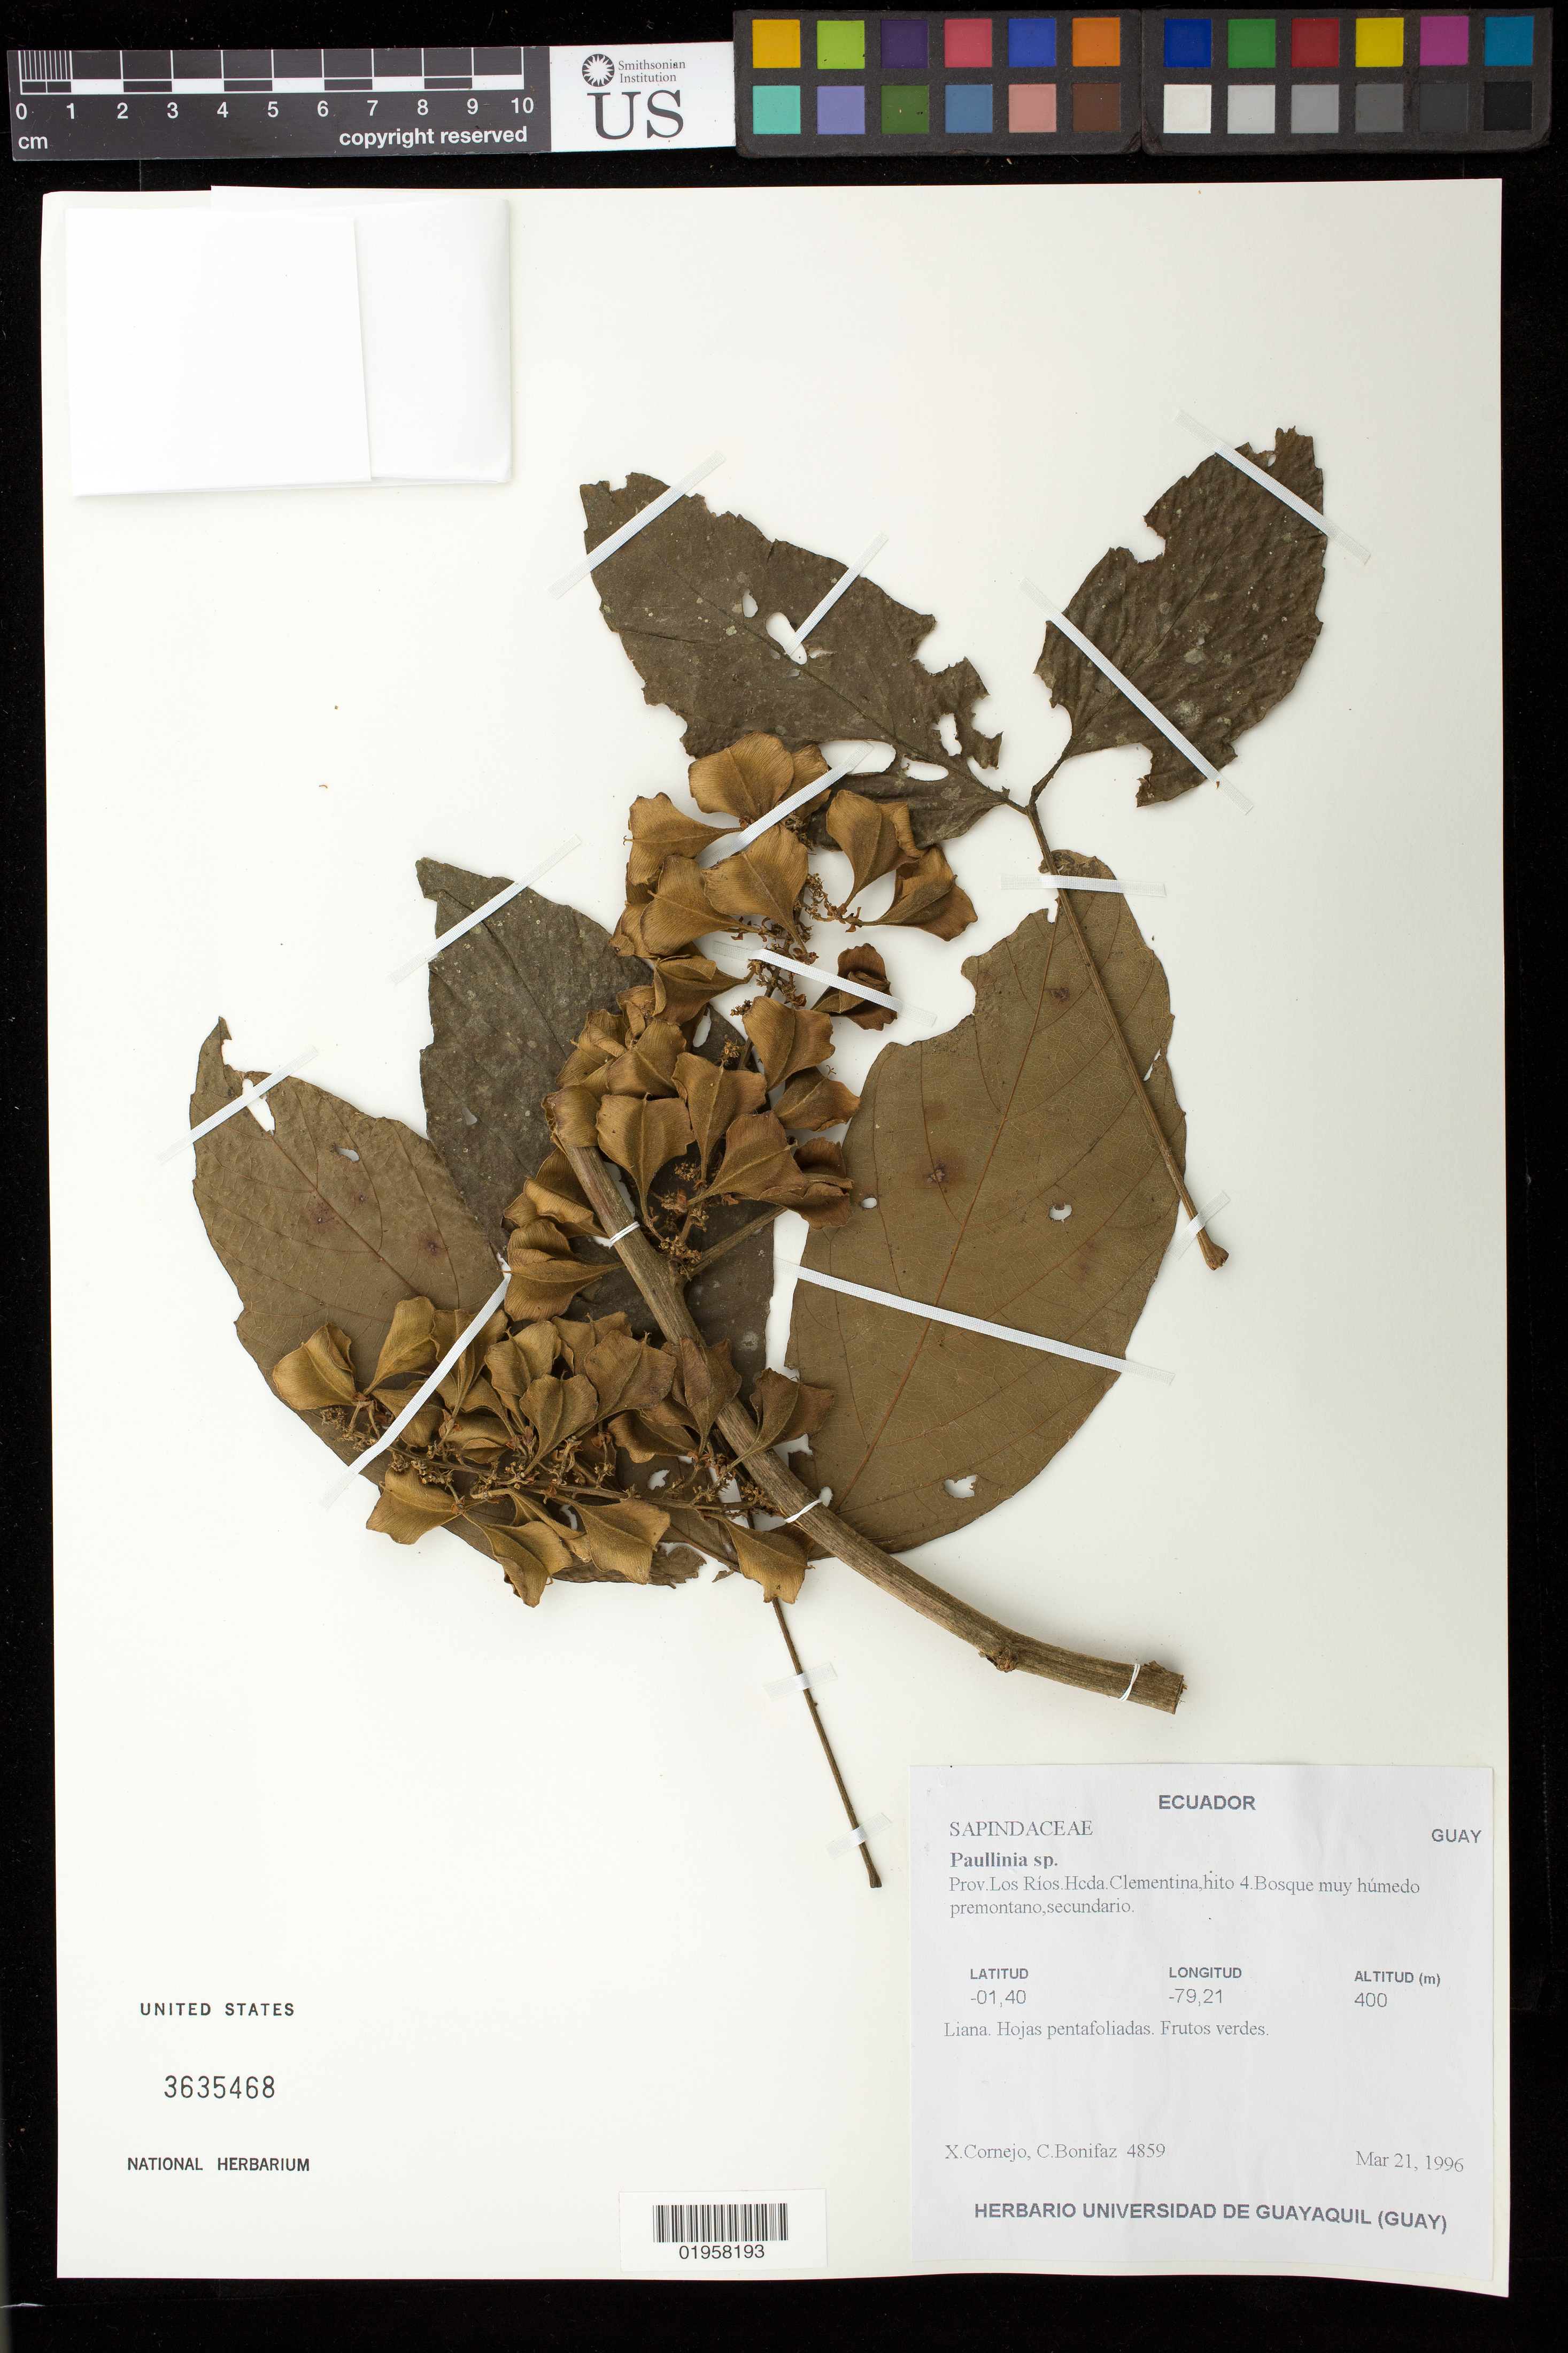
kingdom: Plantae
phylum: Tracheophyta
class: Magnoliopsida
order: Sapindales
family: Sapindaceae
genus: Paullinia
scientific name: Paullinia acutangula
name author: (Ruiz & Pav.) Pers.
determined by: Acevedo-Rodriguez, P., (US), Smithsonian Institution - National Museum of Natural History (UNITED STATES)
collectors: X. F. Cornejo & C. Bonifaz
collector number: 4859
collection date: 1996-03-21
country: Ecuador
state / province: Los Rios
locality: Hcda. Clementina, hito 4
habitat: Bosque muy húmedo premontano, secundario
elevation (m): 400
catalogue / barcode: US 3635468